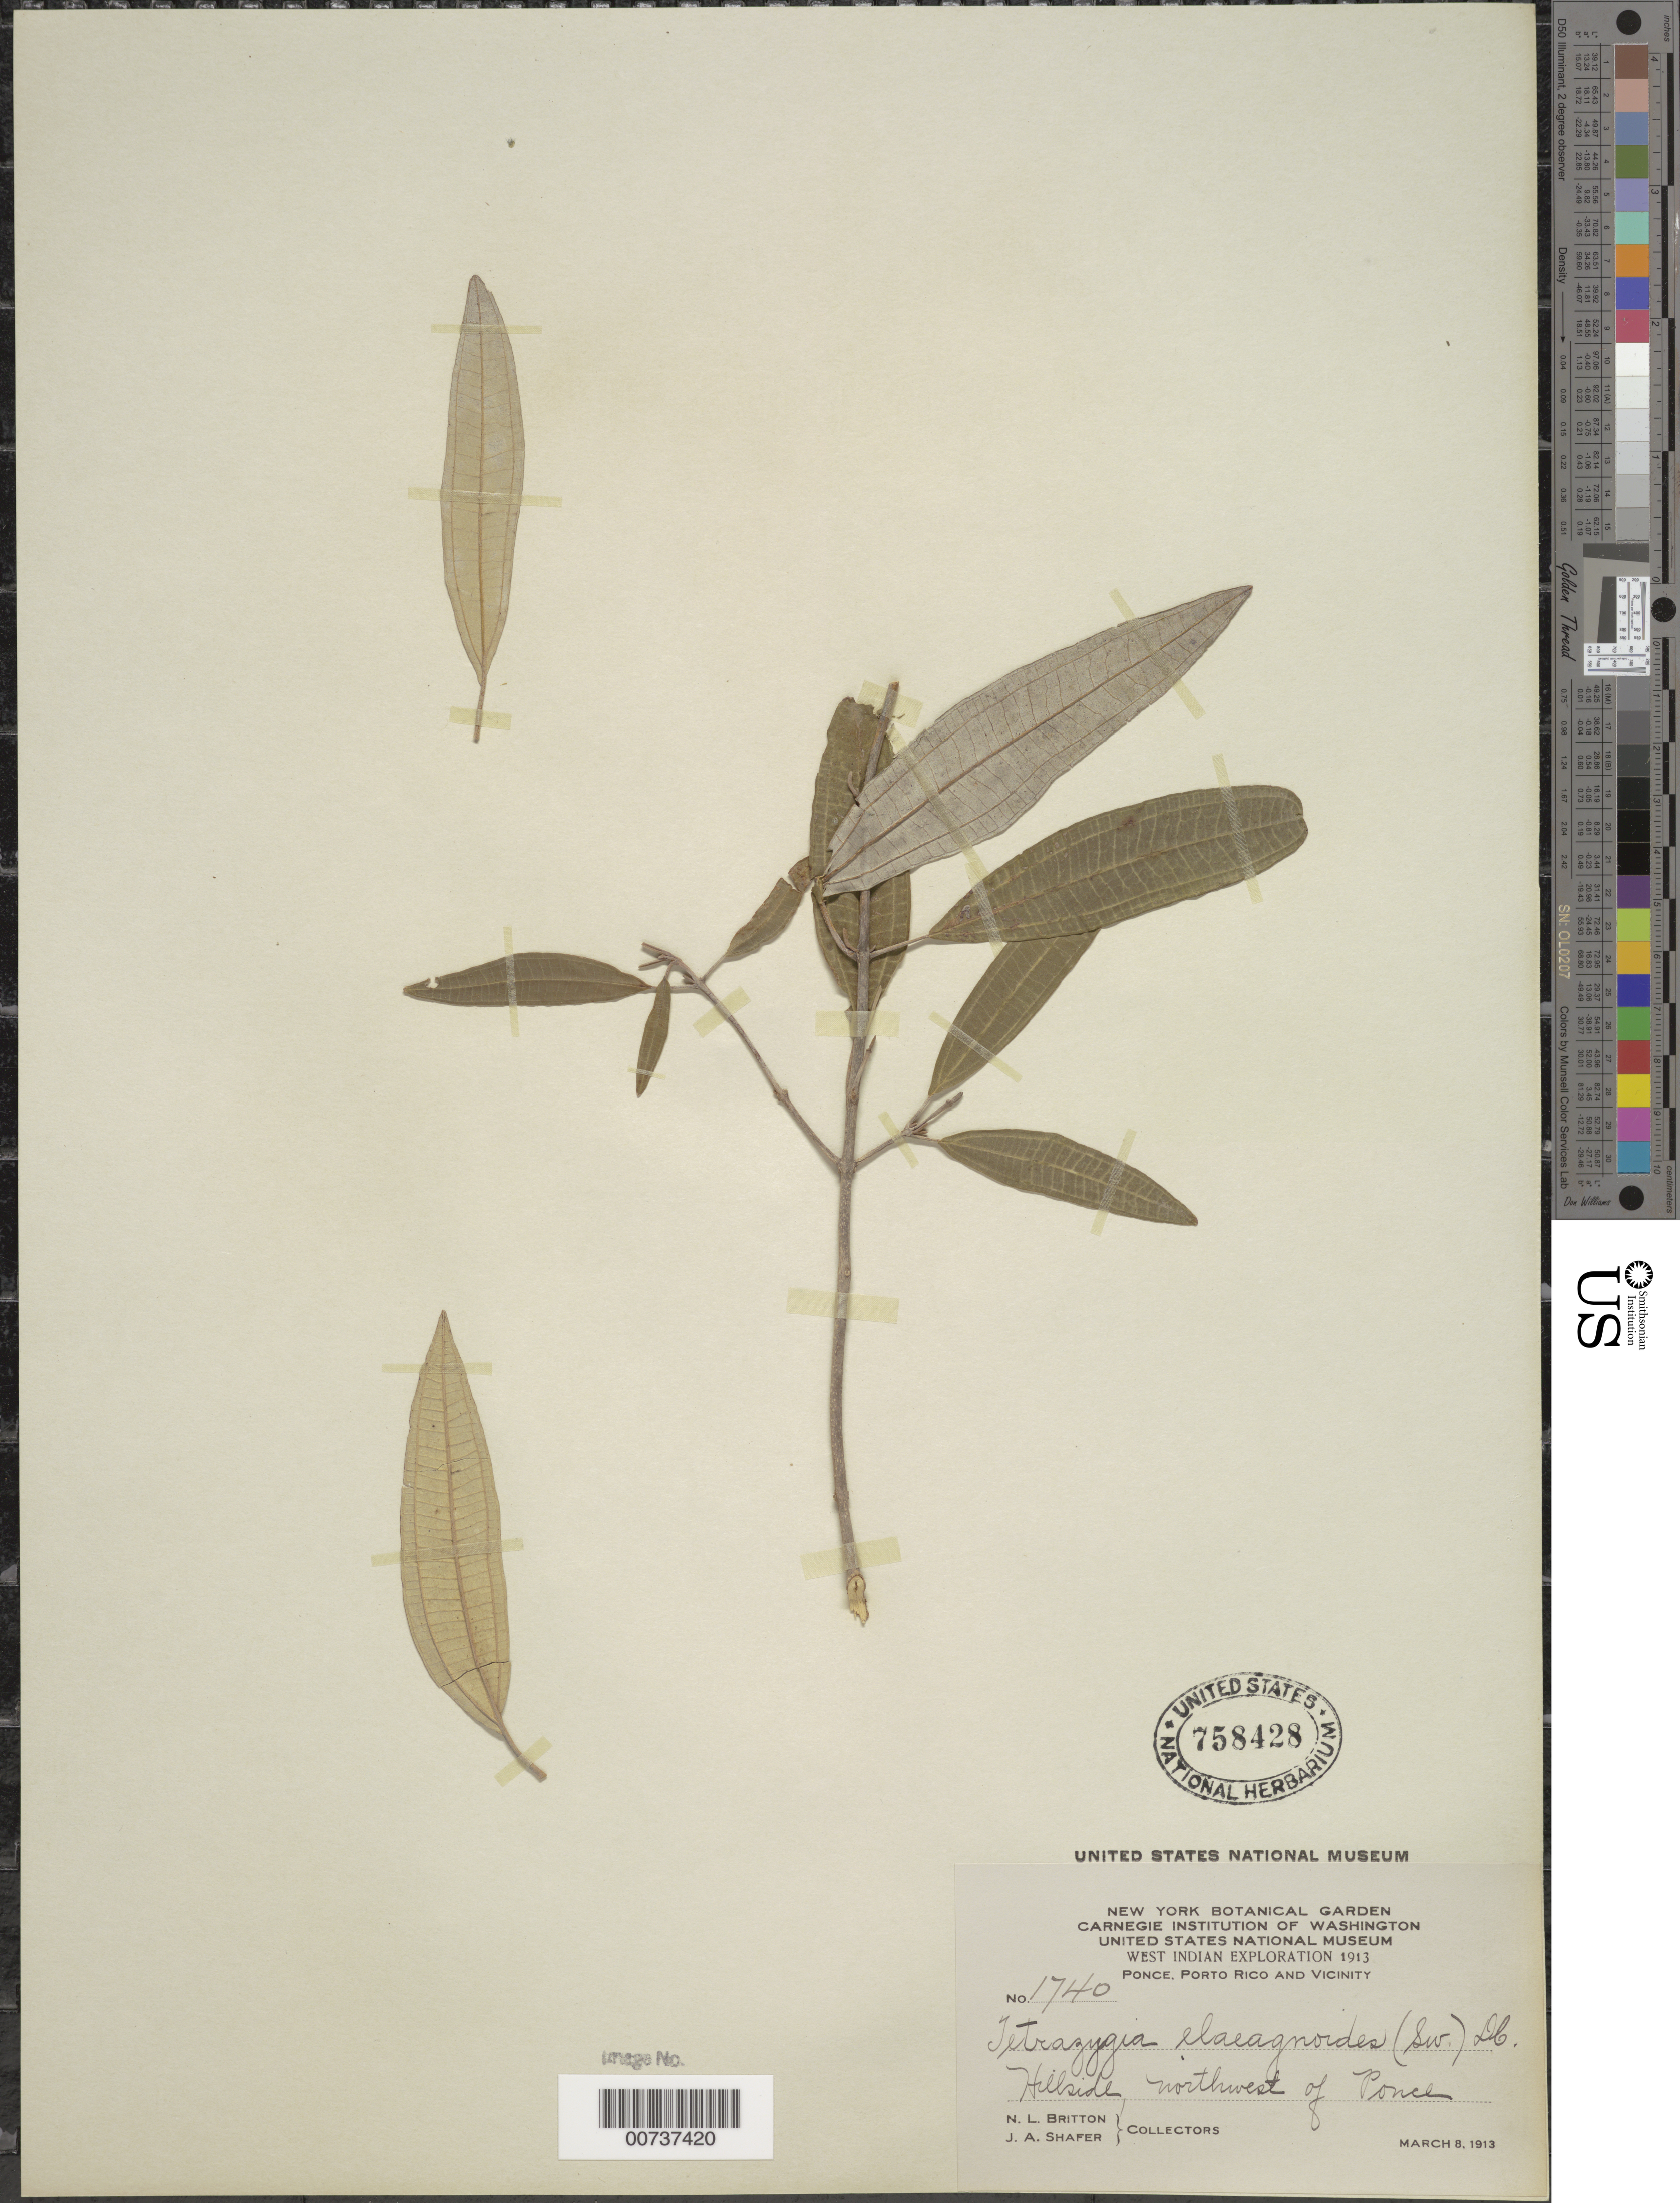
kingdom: Plantae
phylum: Tracheophyta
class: Magnoliopsida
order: Myrtales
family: Melastomataceae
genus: Miconia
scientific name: Miconia elaeagnoides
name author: (Sw.) Griseb.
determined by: Judd, Walter S.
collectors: N. Britton & J. A. Shafer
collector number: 1740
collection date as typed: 08 Mar 1913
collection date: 1913-03-08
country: Puerto Rico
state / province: Ponce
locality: Northwest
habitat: Hillside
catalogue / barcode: US 758428